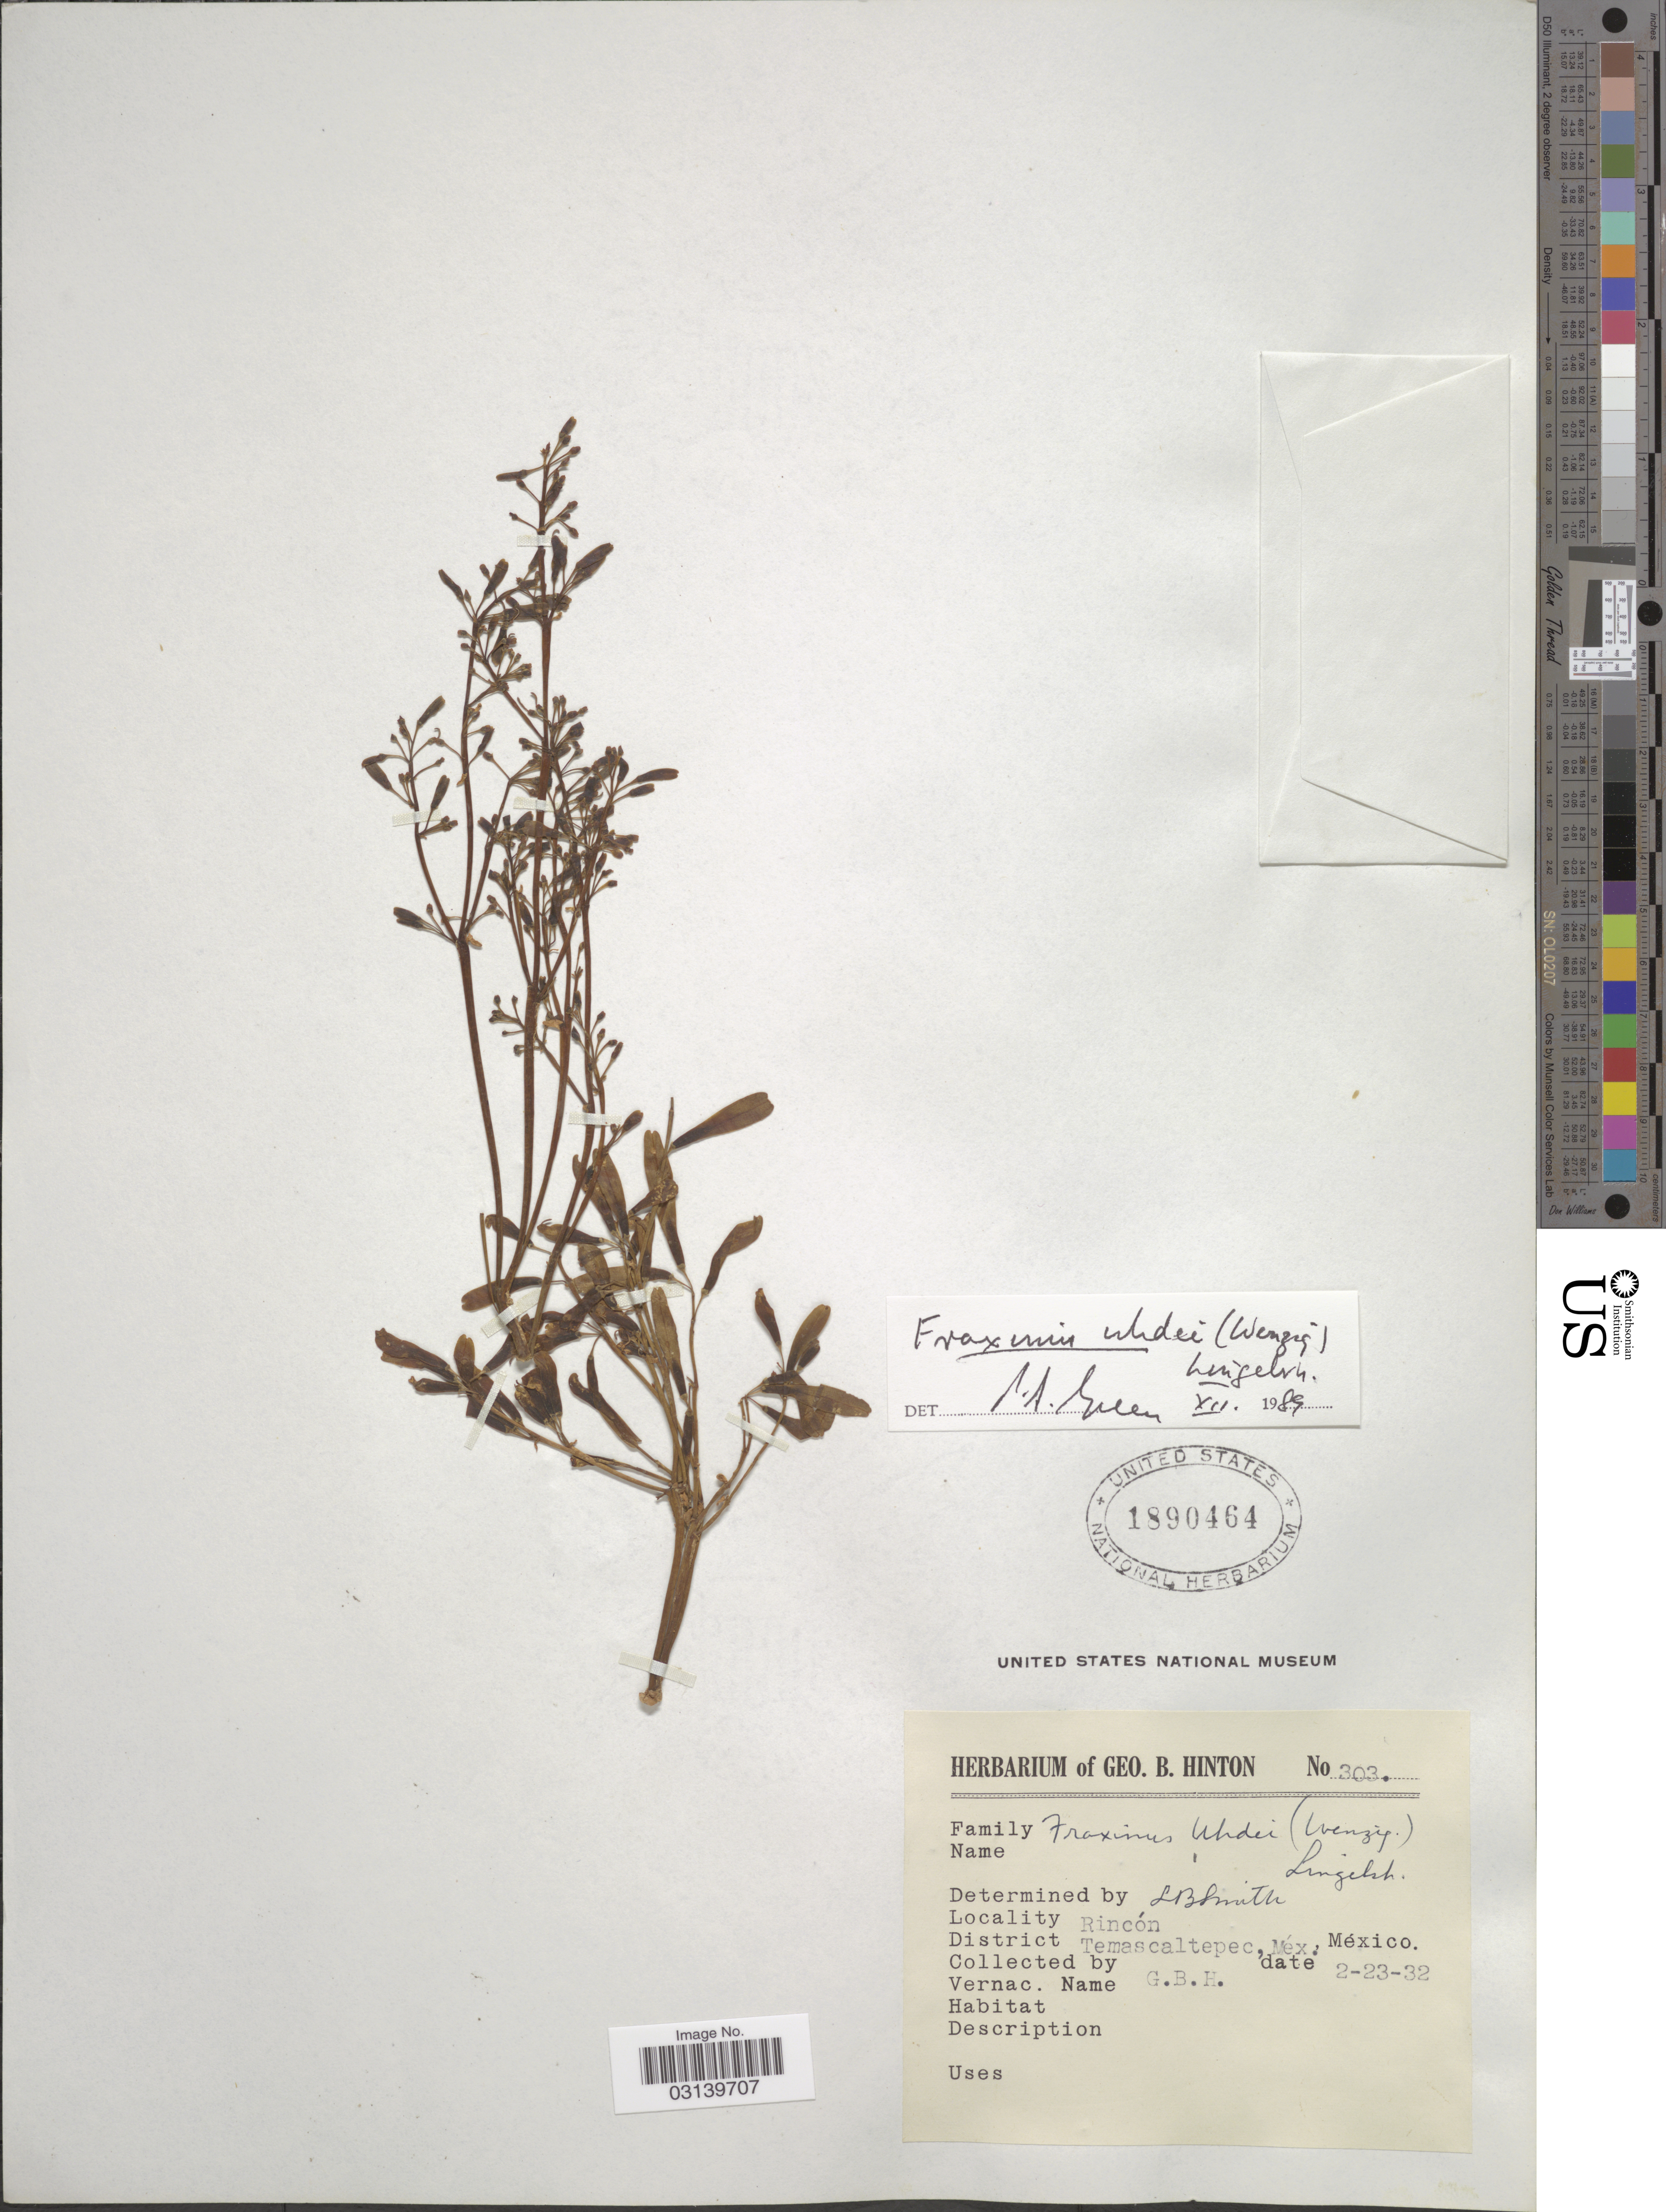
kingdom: Plantae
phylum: Tracheophyta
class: Magnoliopsida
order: Lamiales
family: Oleaceae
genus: Fraxinus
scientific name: Fraxinus uhdei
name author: (Wenz.) Lingelsh.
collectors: G. B. Hinton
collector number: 303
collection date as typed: Transcribed d/m/y: 23/2/32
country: Mexico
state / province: México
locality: Rincón. District of Temascaltepec.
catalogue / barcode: US 1890464